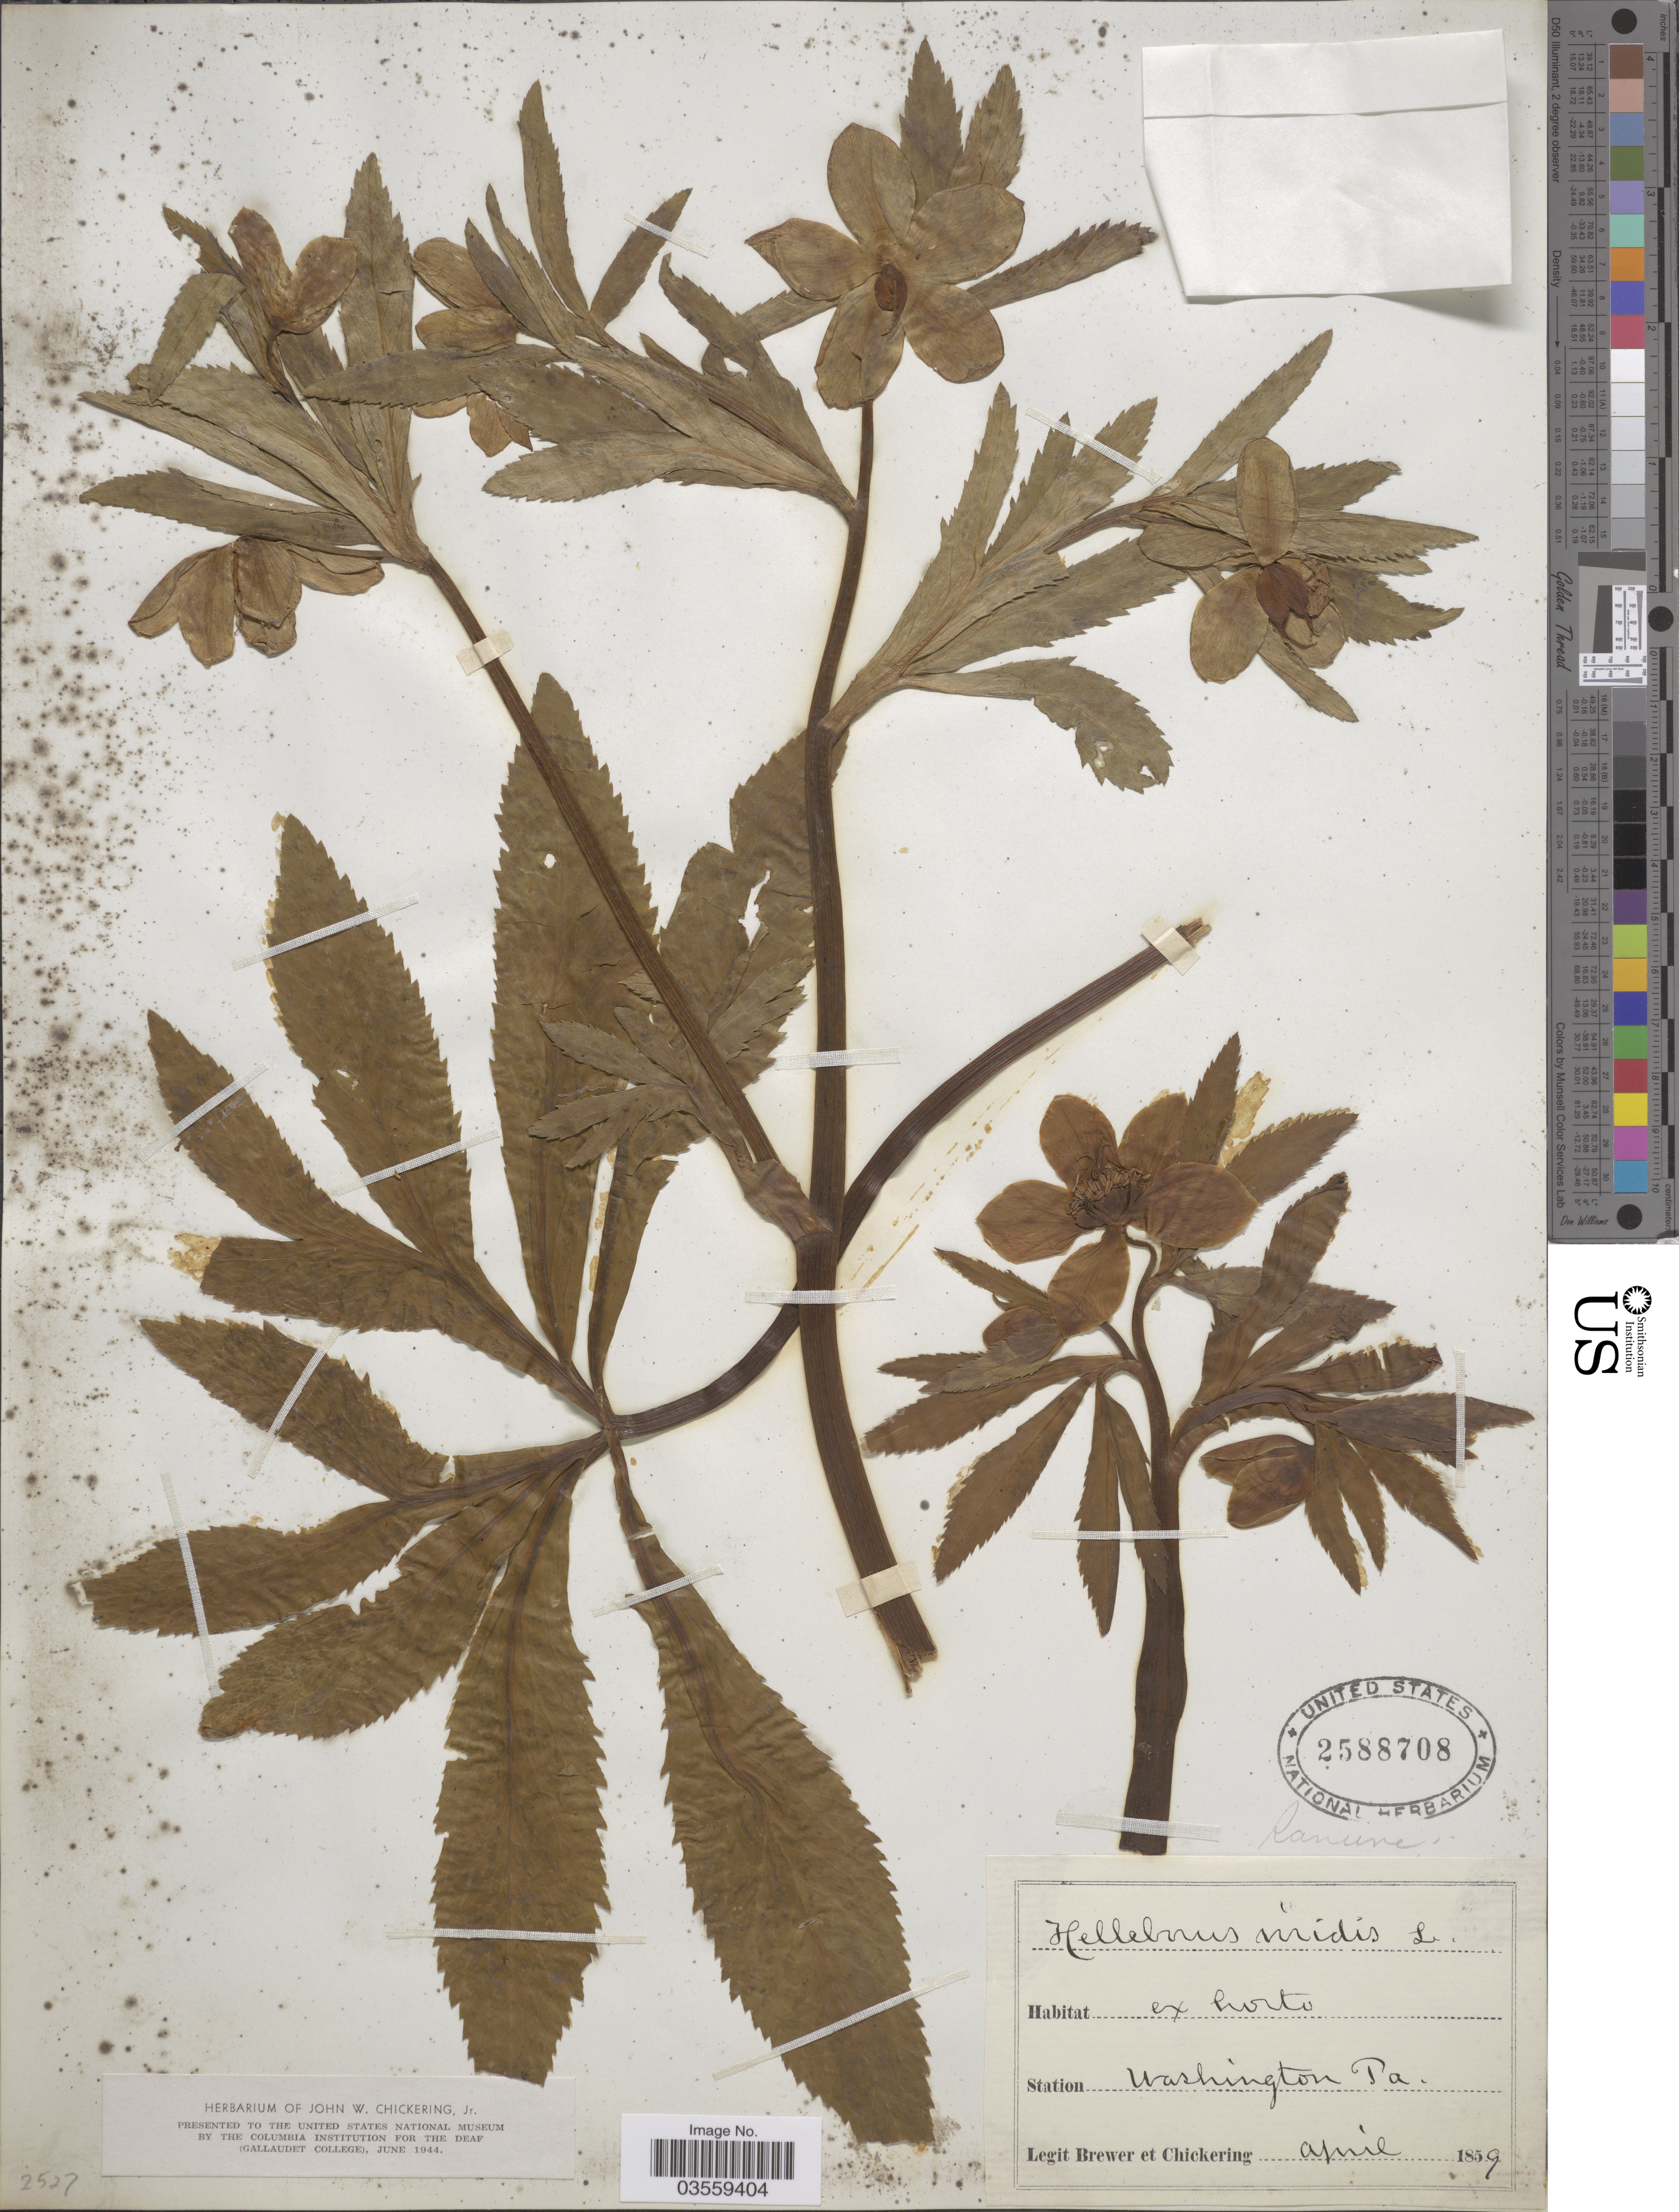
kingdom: Plantae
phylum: Tracheophyta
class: Magnoliopsida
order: Ranunculales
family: Ranunculaceae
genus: Helleborus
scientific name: Helleborus viridis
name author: L.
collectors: -. Brewer & J. Chickering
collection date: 1859-04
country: United States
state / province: Pennsylvania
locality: Station Washington.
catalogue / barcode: US 2588708